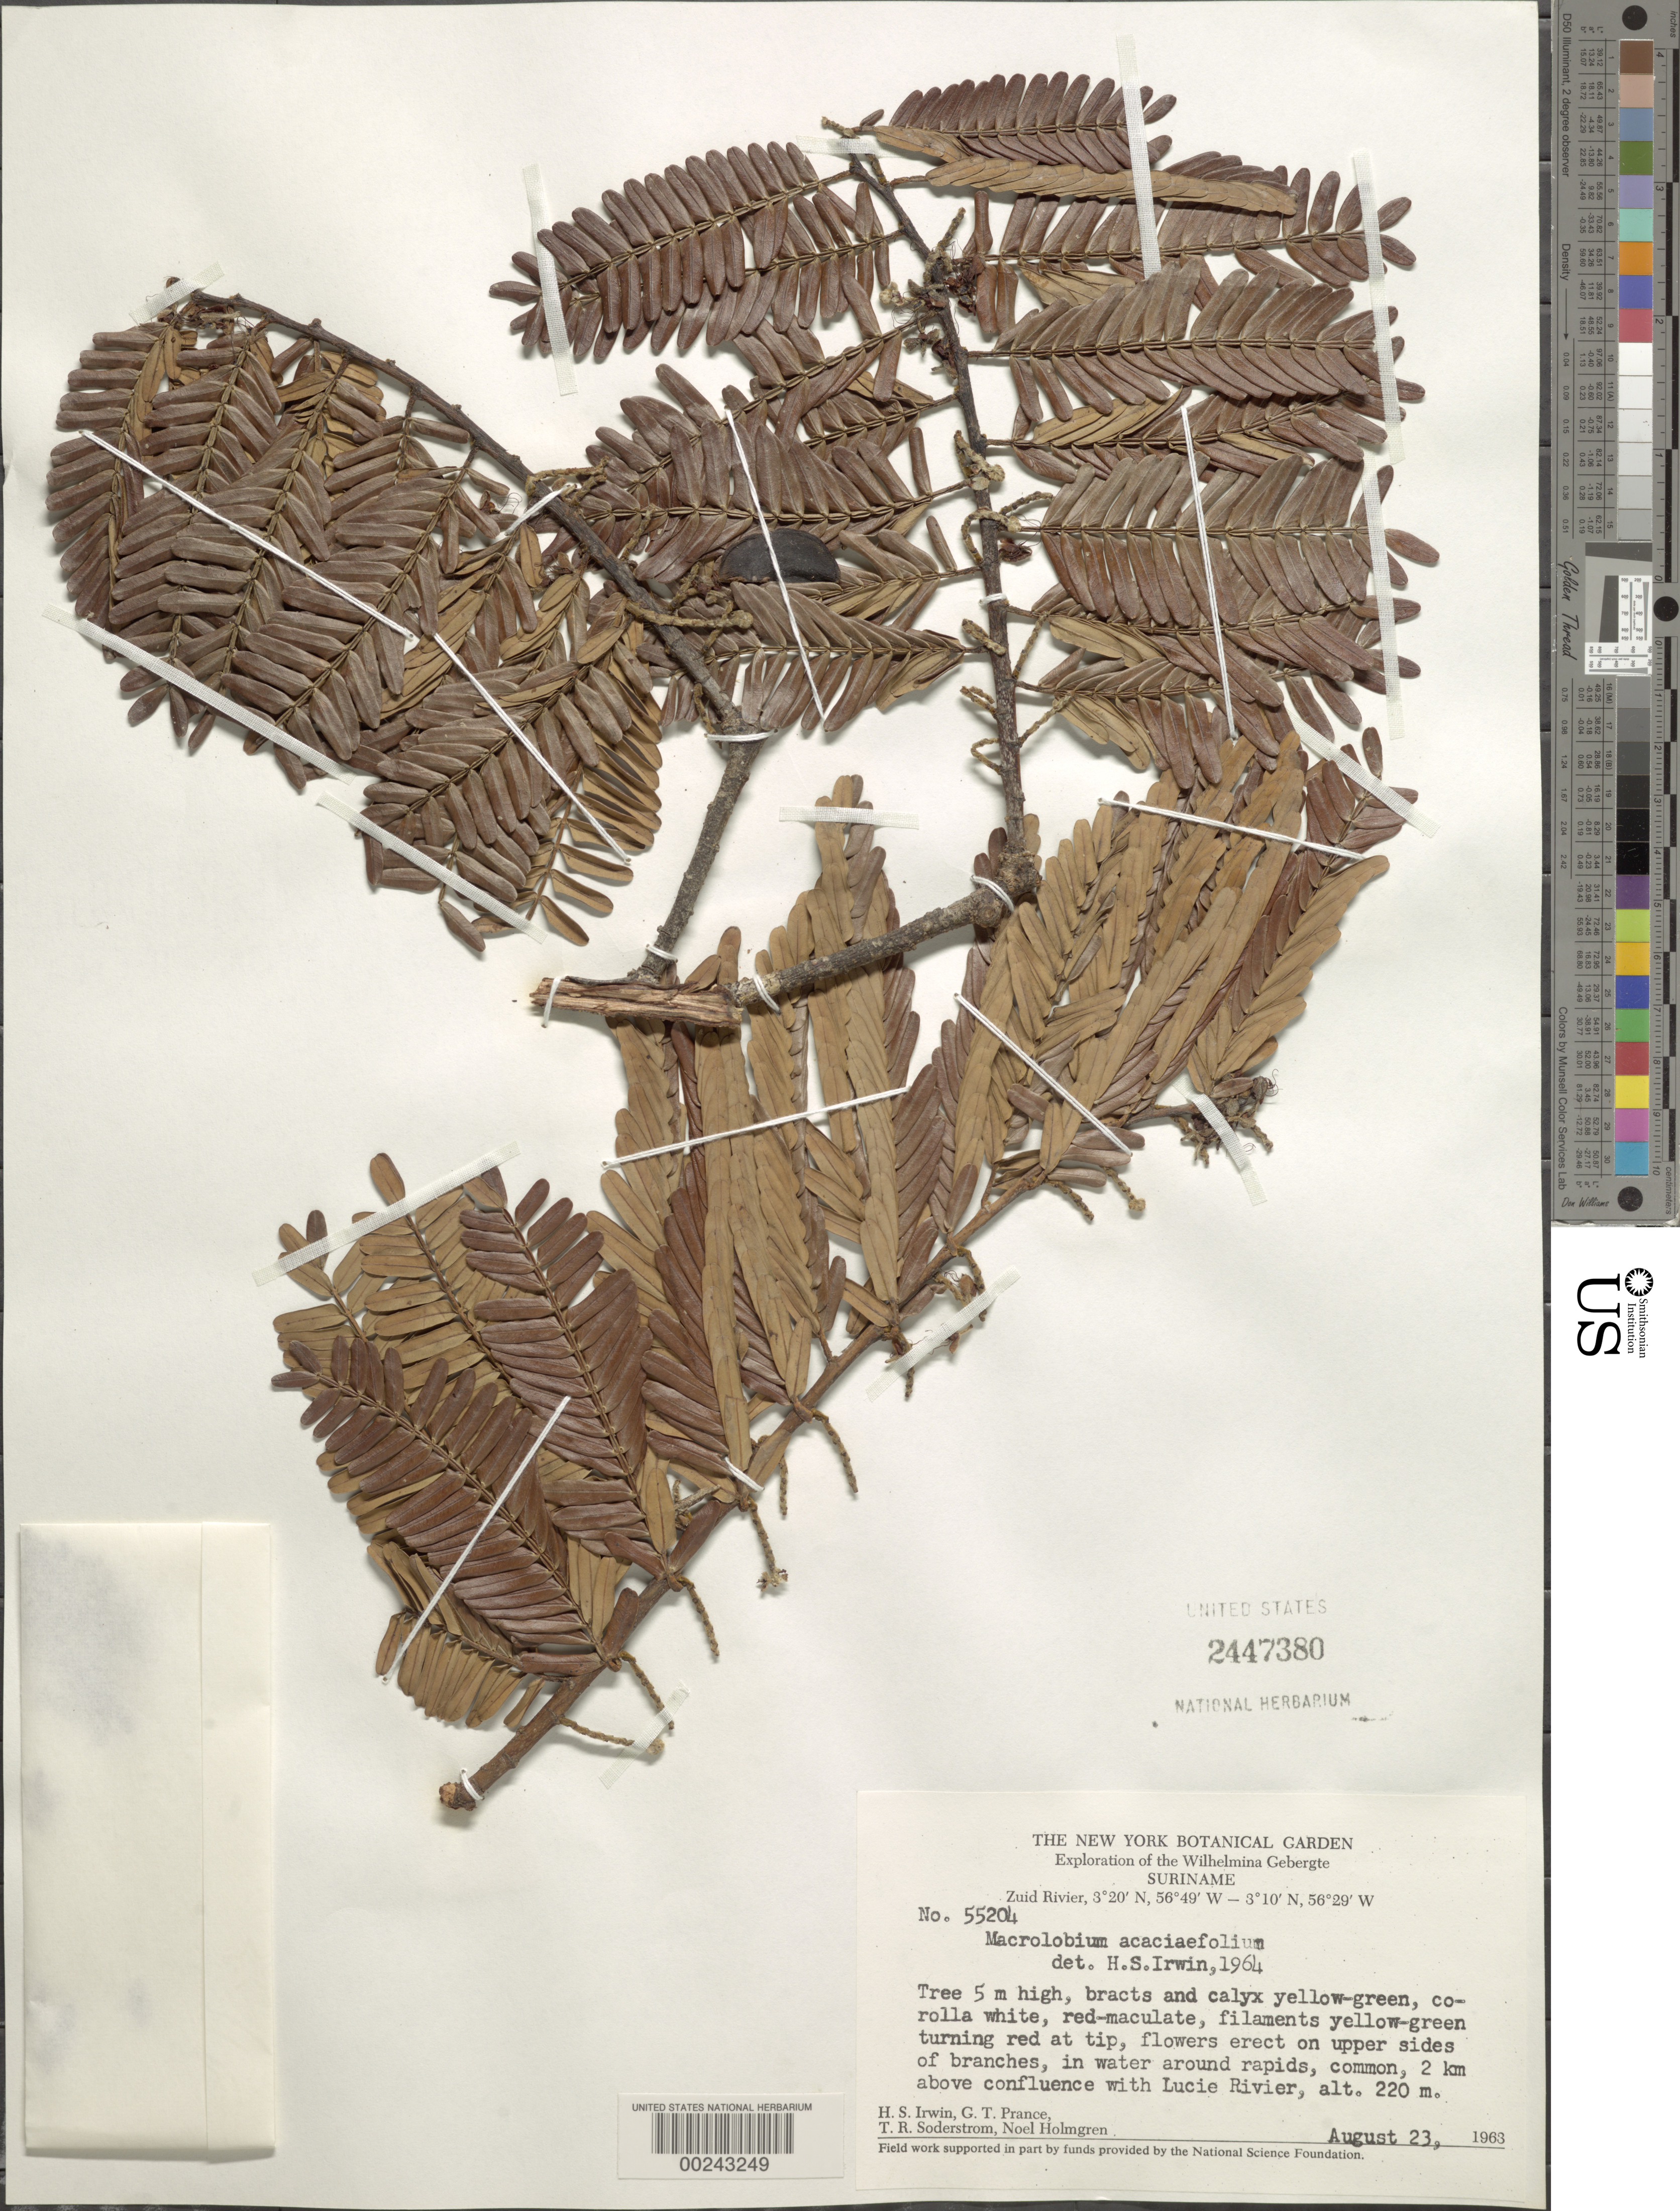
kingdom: Plantae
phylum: Tracheophyta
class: Magnoliopsida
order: Fabales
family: Fabaceae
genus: Macrolobium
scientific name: Macrolobium acaciifolium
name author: (Benth.) Benth.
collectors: H. Irwin, G. T. Prance, T. R. Soderstrom & N. H. Holmgren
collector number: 55204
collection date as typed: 23 Aug 1963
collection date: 1963-08-23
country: Suriname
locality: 2 km above confluence of lucie river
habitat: In water around rapids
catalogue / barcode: US 2447380